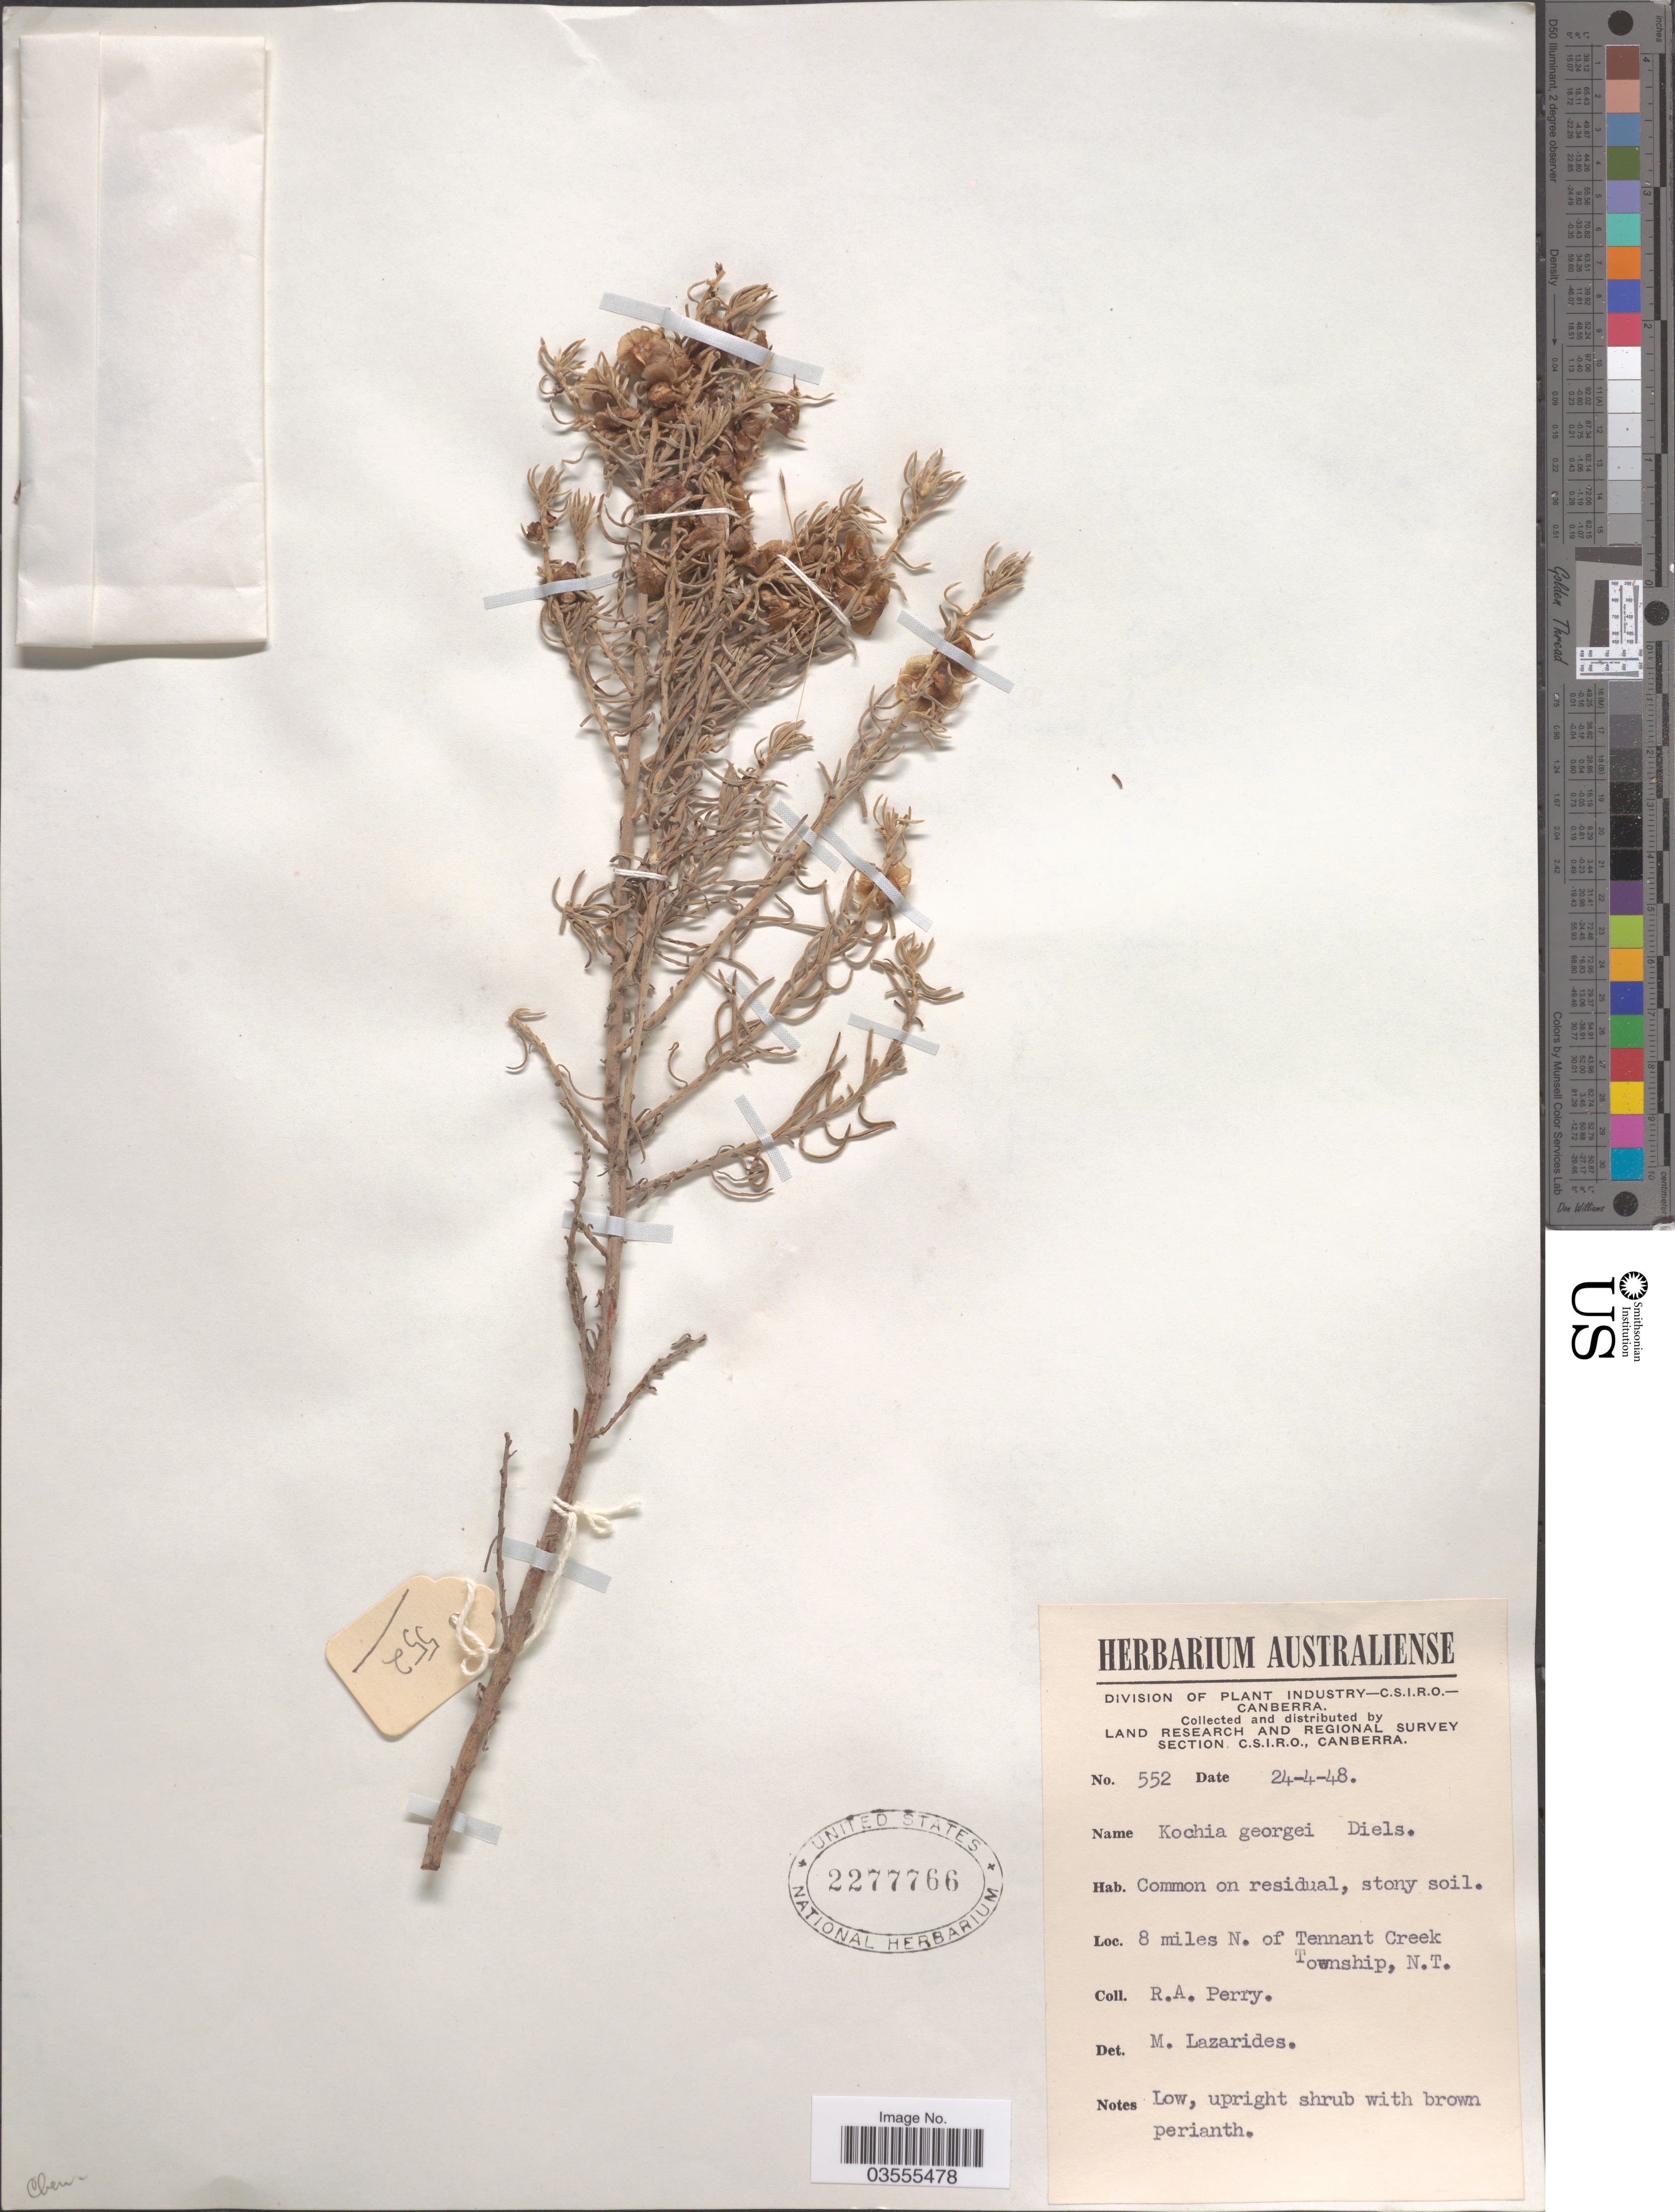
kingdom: Plantae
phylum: Tracheophyta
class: Magnoliopsida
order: Caryophyllales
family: Amaranthaceae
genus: Maireana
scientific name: Maireana georgei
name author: (Diels) Paul G. Wilson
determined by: Wilson, Paul G.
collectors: Perry, R. A.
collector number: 552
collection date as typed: Transcribed d/m/y: 24/4/48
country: Australia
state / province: Northern Territory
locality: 8 miles N. of Tennant Creek Township.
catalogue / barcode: US 2277766